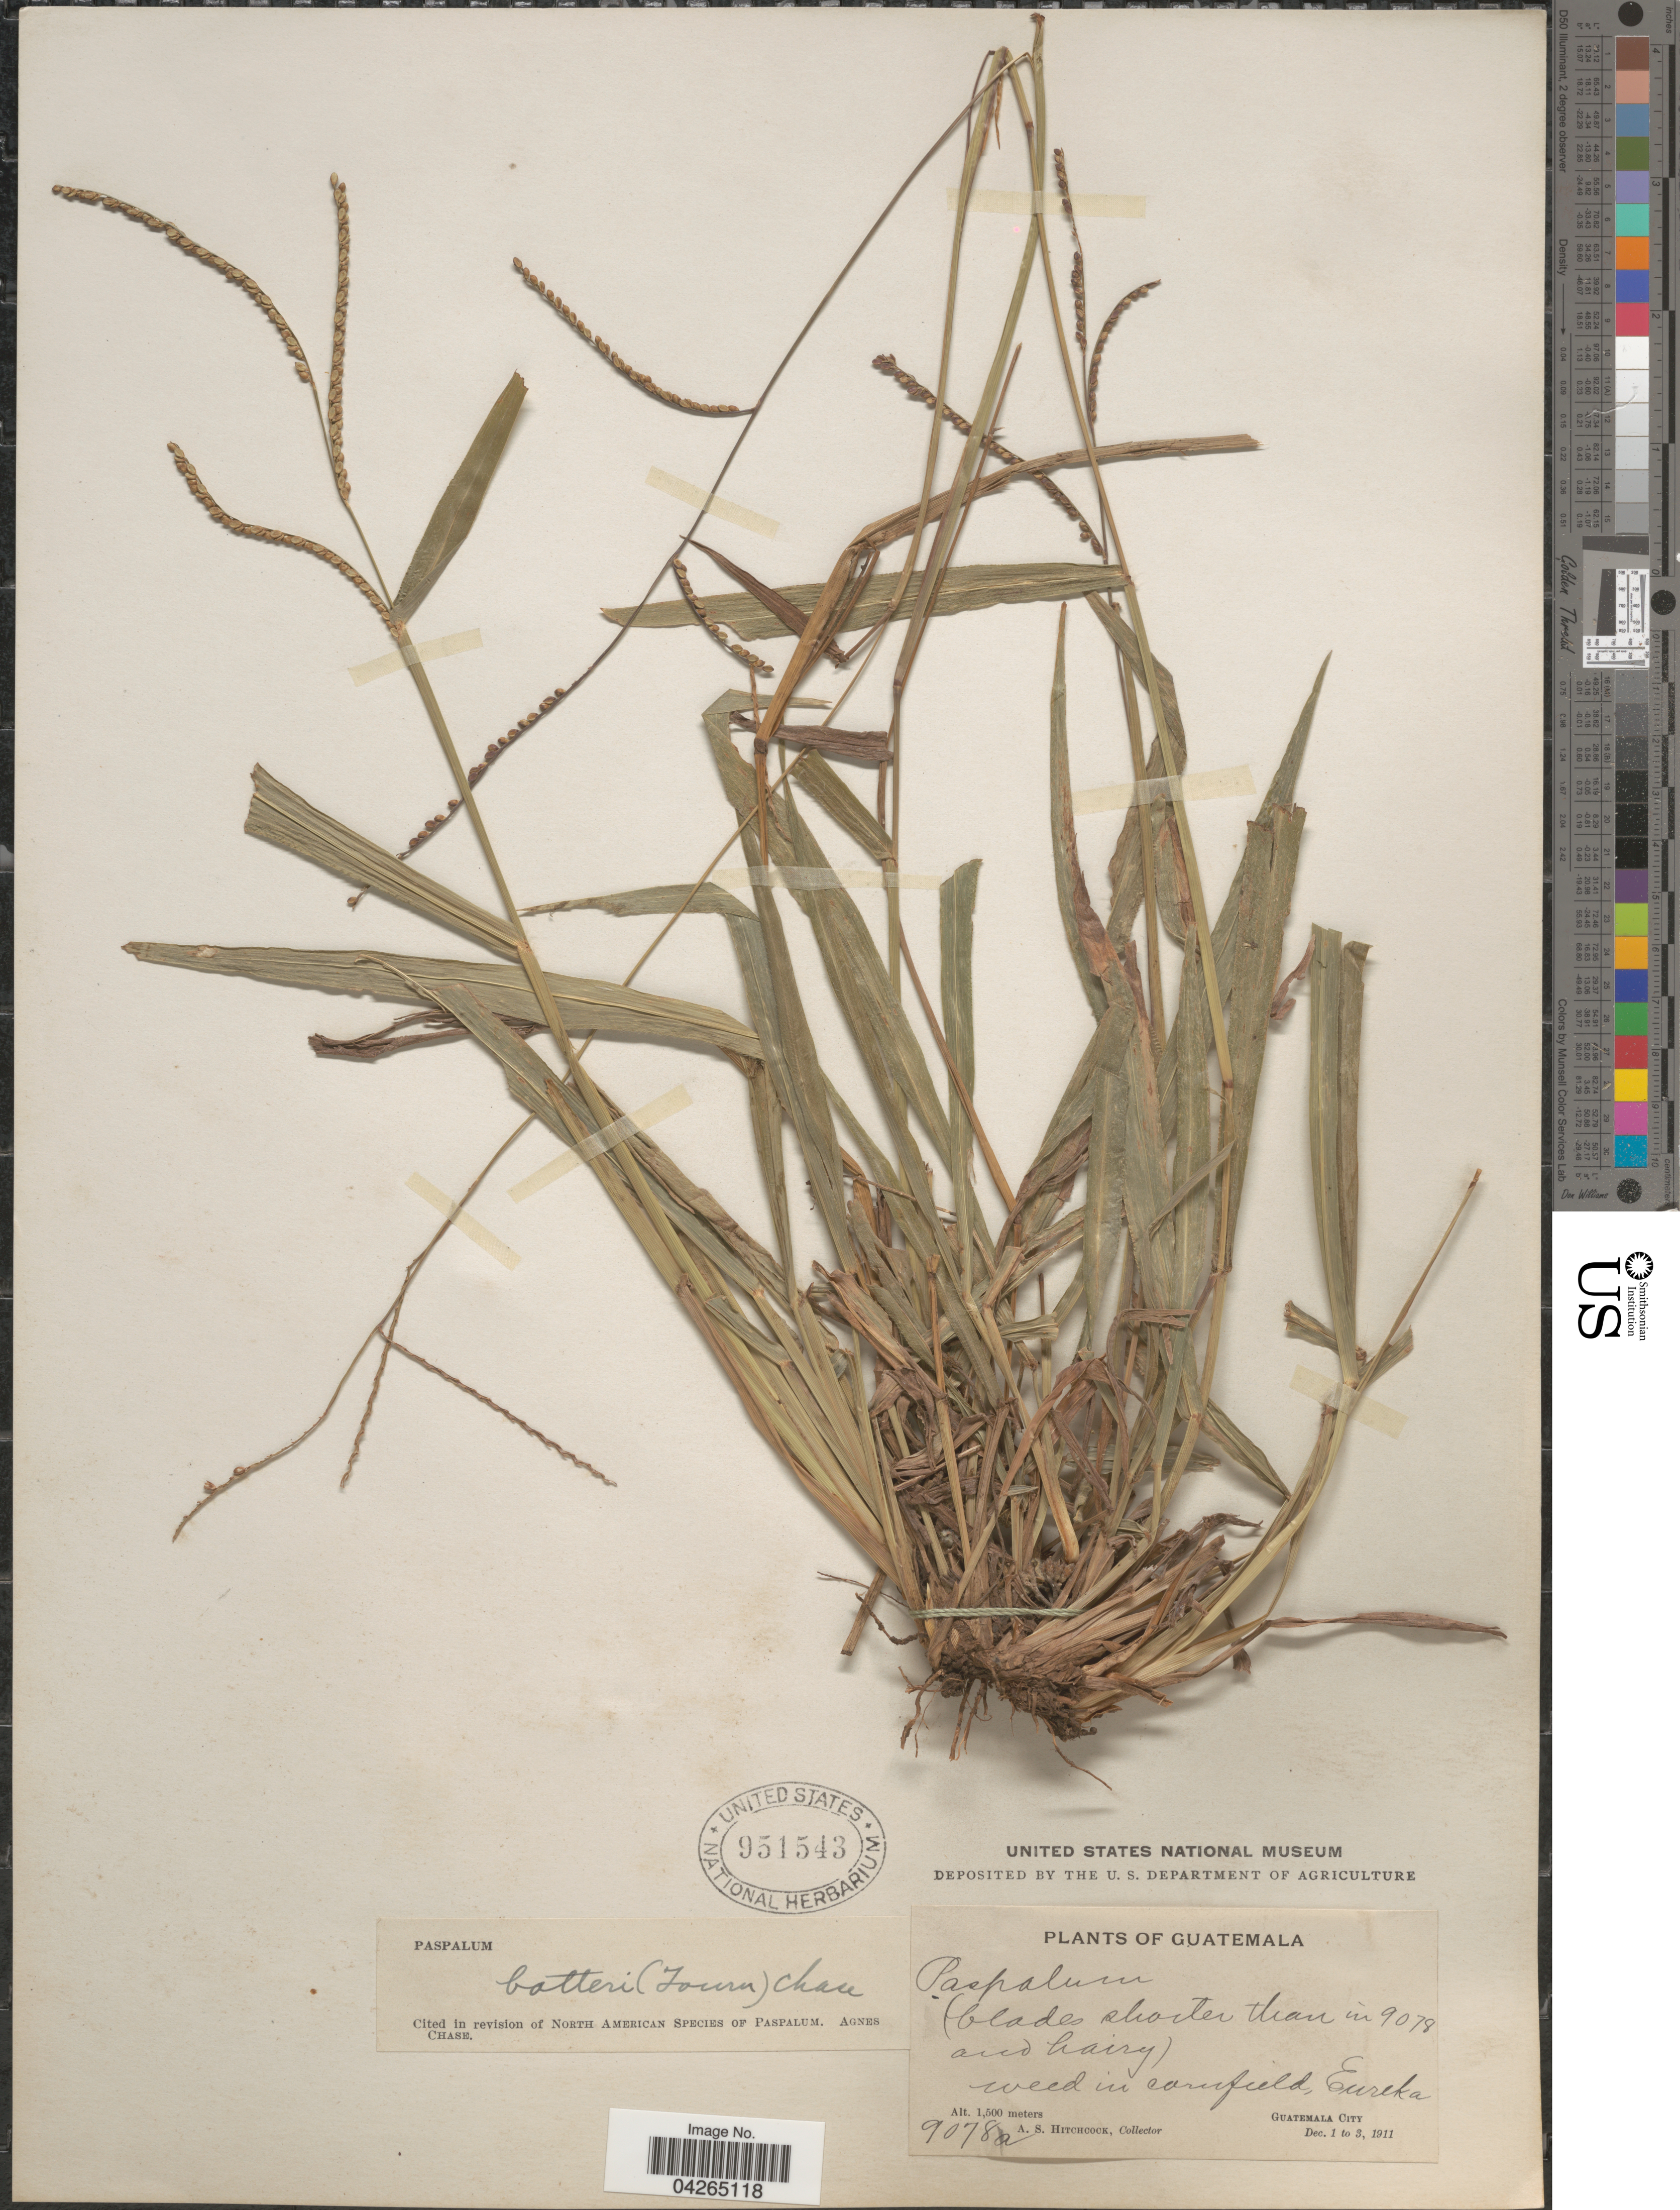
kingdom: Plantae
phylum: Tracheophyta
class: Liliopsida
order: Poales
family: Poaceae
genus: Paspalum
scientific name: Paspalum botterii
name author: (E. Fourn.) Chase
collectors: A. S. Hitchcock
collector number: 9078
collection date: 1911-12-01/1911-12-03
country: Guatemala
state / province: Guatemala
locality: Eureka. Guatemala City.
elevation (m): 1500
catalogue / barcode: US 951543